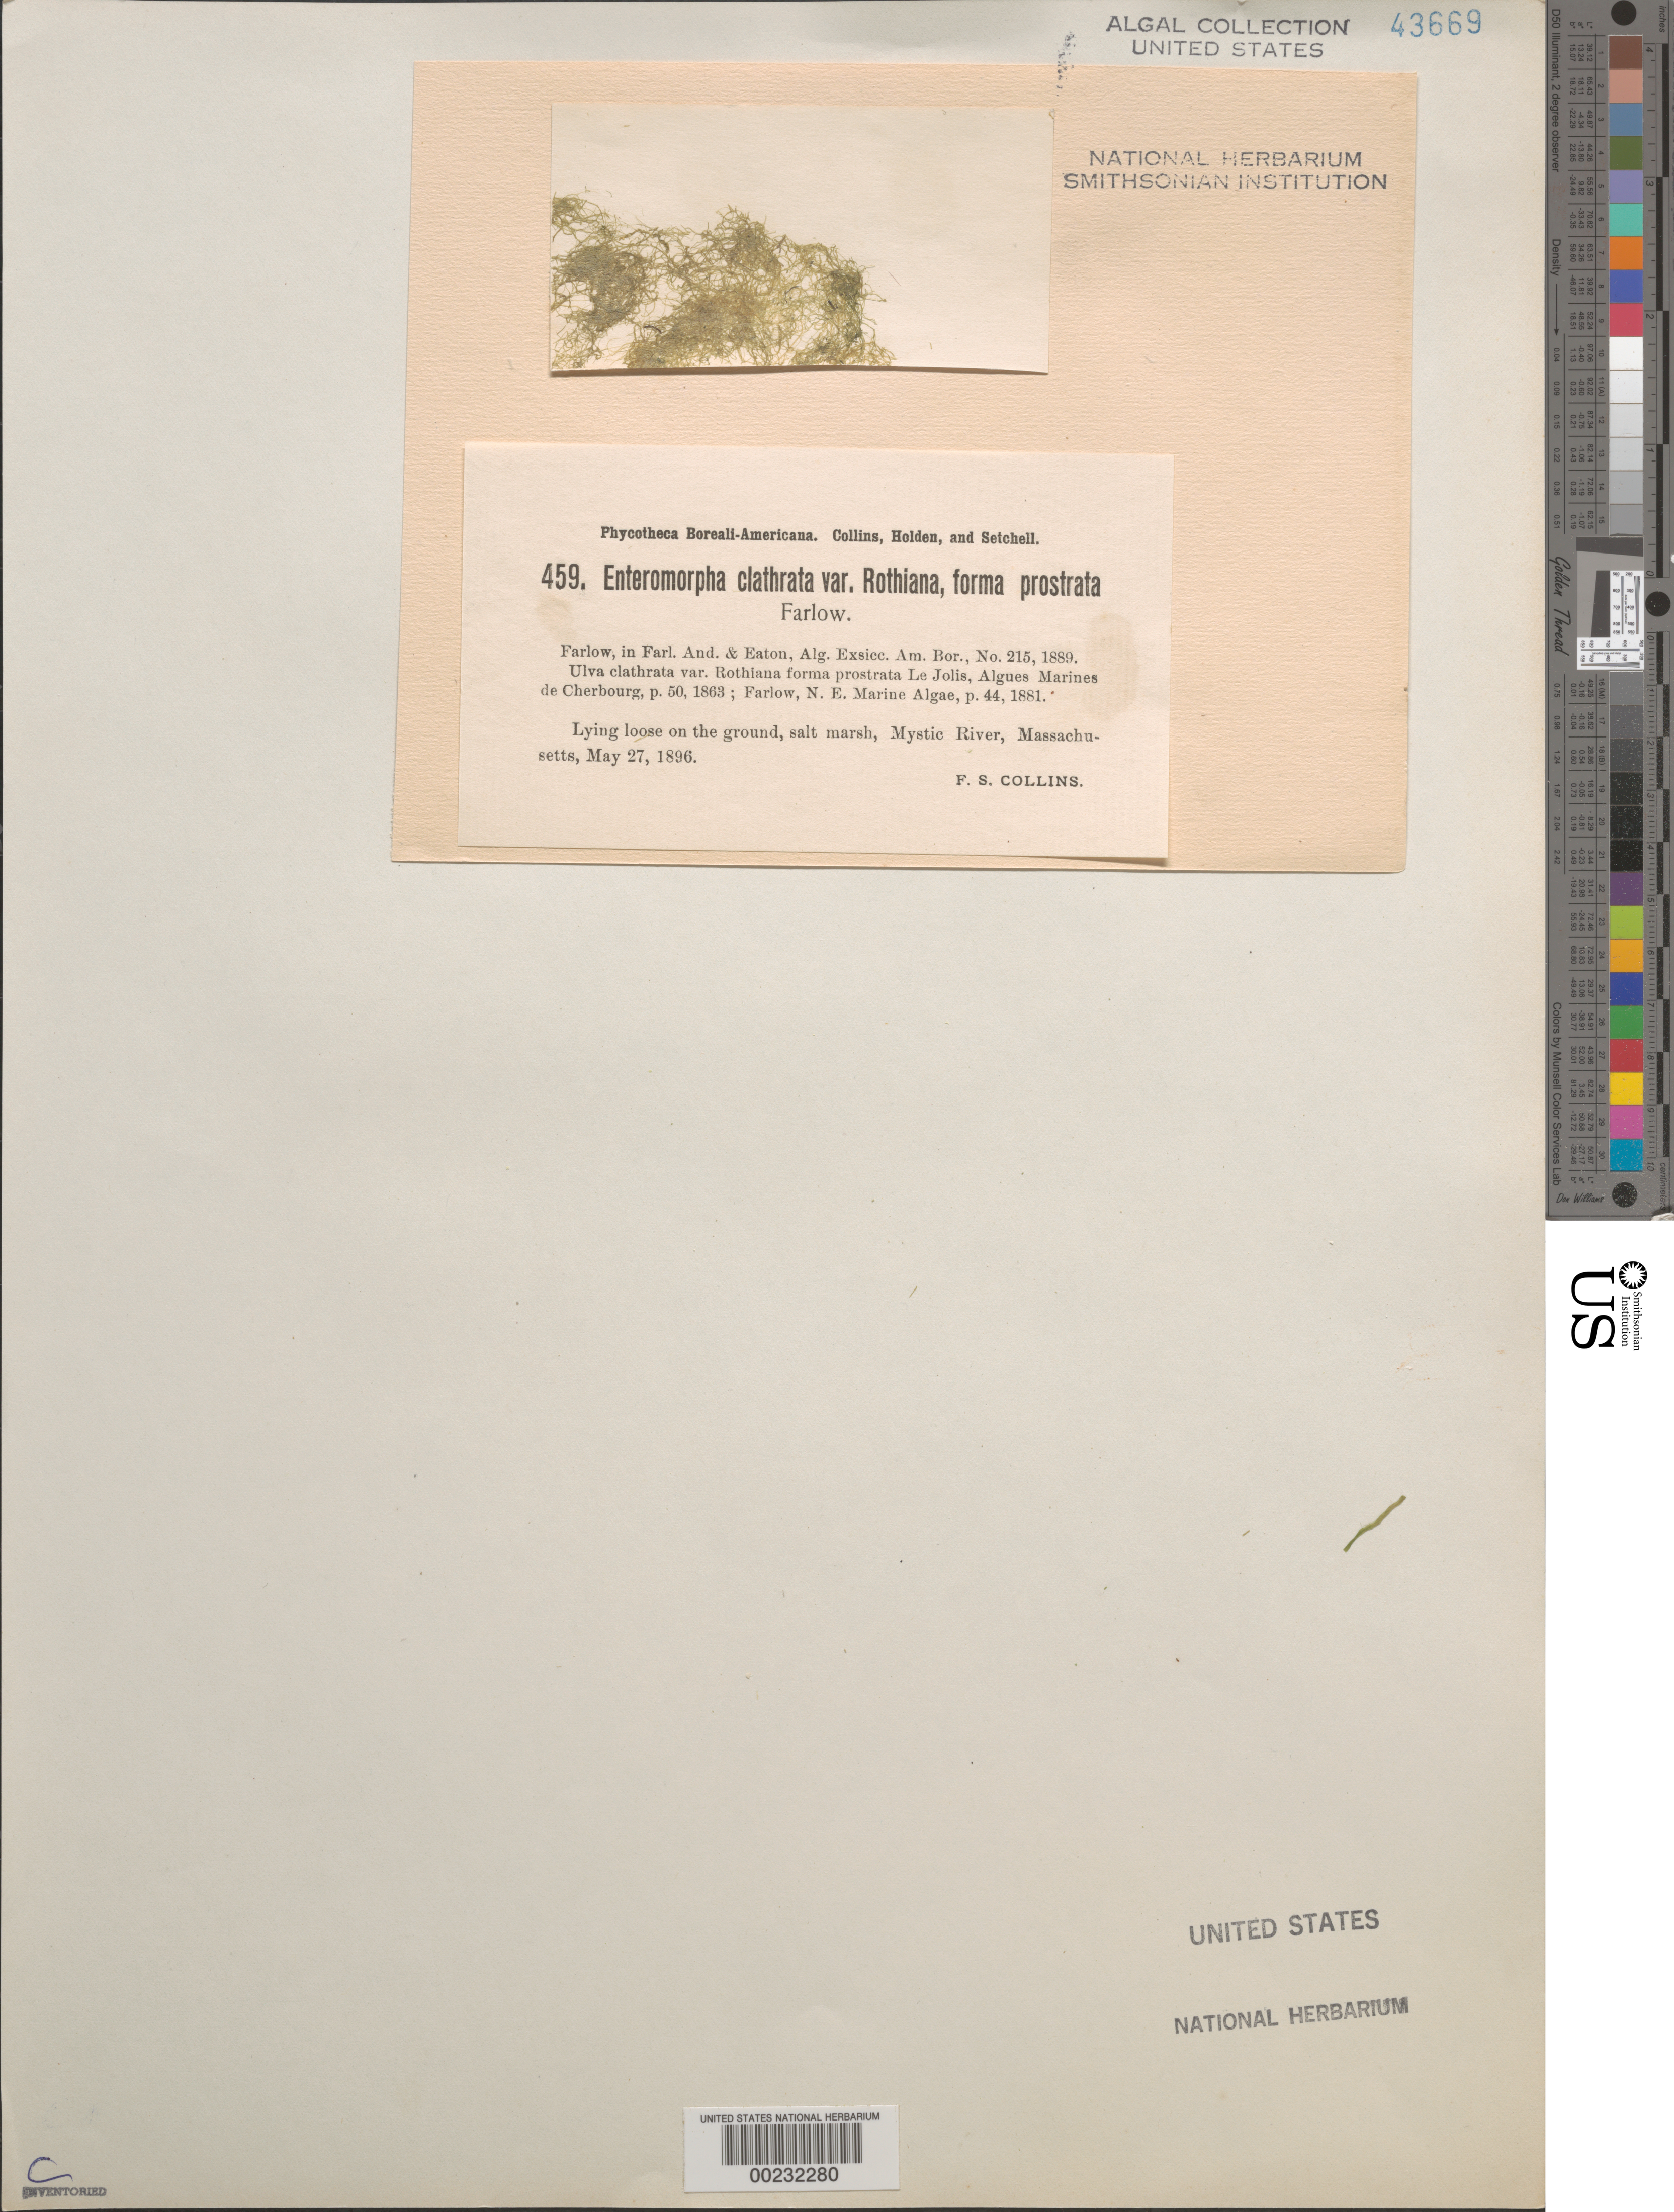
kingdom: Plantae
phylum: Chlorophyta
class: Ulvophyceae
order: Ulvales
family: Ulvaceae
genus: Ulva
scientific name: Ulva clathrata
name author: (Roth) C. Agardh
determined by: Algae name updating Project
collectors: F. Collins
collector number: PB-A 459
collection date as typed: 27 May 1896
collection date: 1896-05-27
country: United States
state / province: Massachusetts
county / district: Middlesex County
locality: Mystic River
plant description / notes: Collins, Holden & Setchell, Phycotheca Boreali-Americana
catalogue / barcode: US 43669